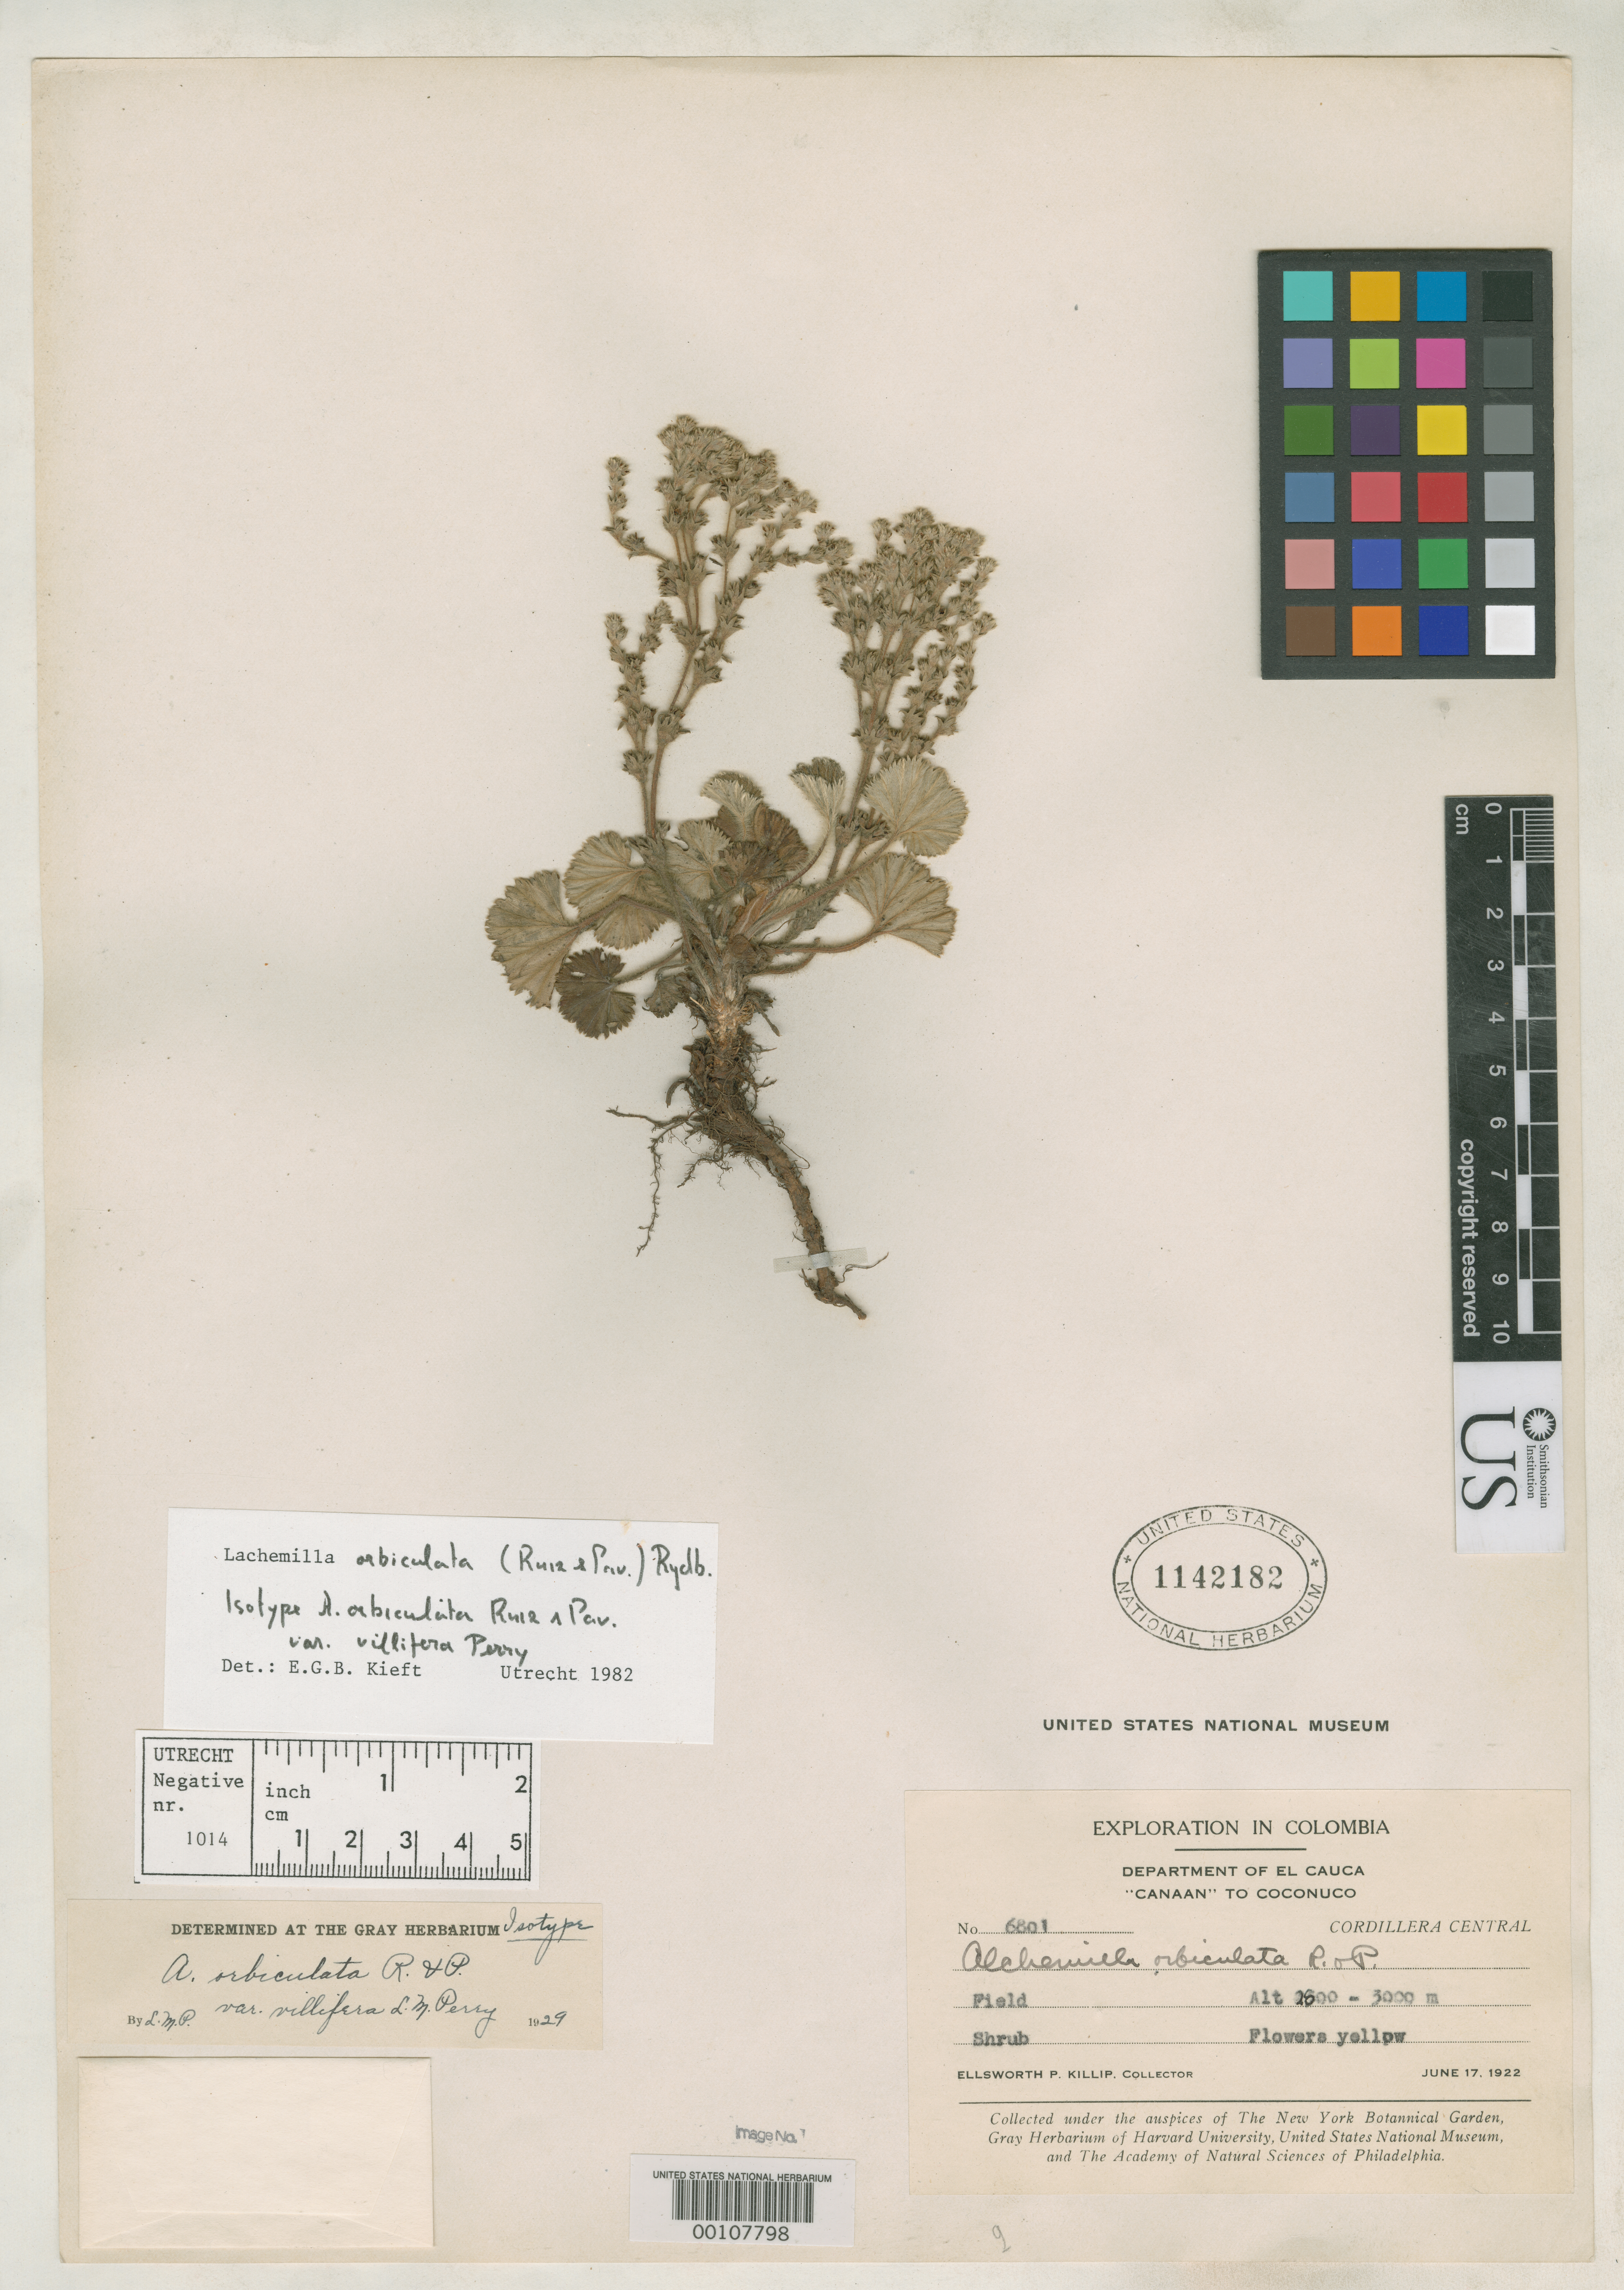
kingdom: Plantae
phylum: Tracheophyta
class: Magnoliopsida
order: Rosales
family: Rosaceae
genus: Alchemilla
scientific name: Alchemilla orbiculata var. villifera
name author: L.M. Perry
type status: Isotype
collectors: E. P. Killip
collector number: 6801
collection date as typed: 17 Jun 1922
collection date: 1922-06-17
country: Colombia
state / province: Cauca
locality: Canaan, Mt. Purace.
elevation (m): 2600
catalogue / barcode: US 1142182